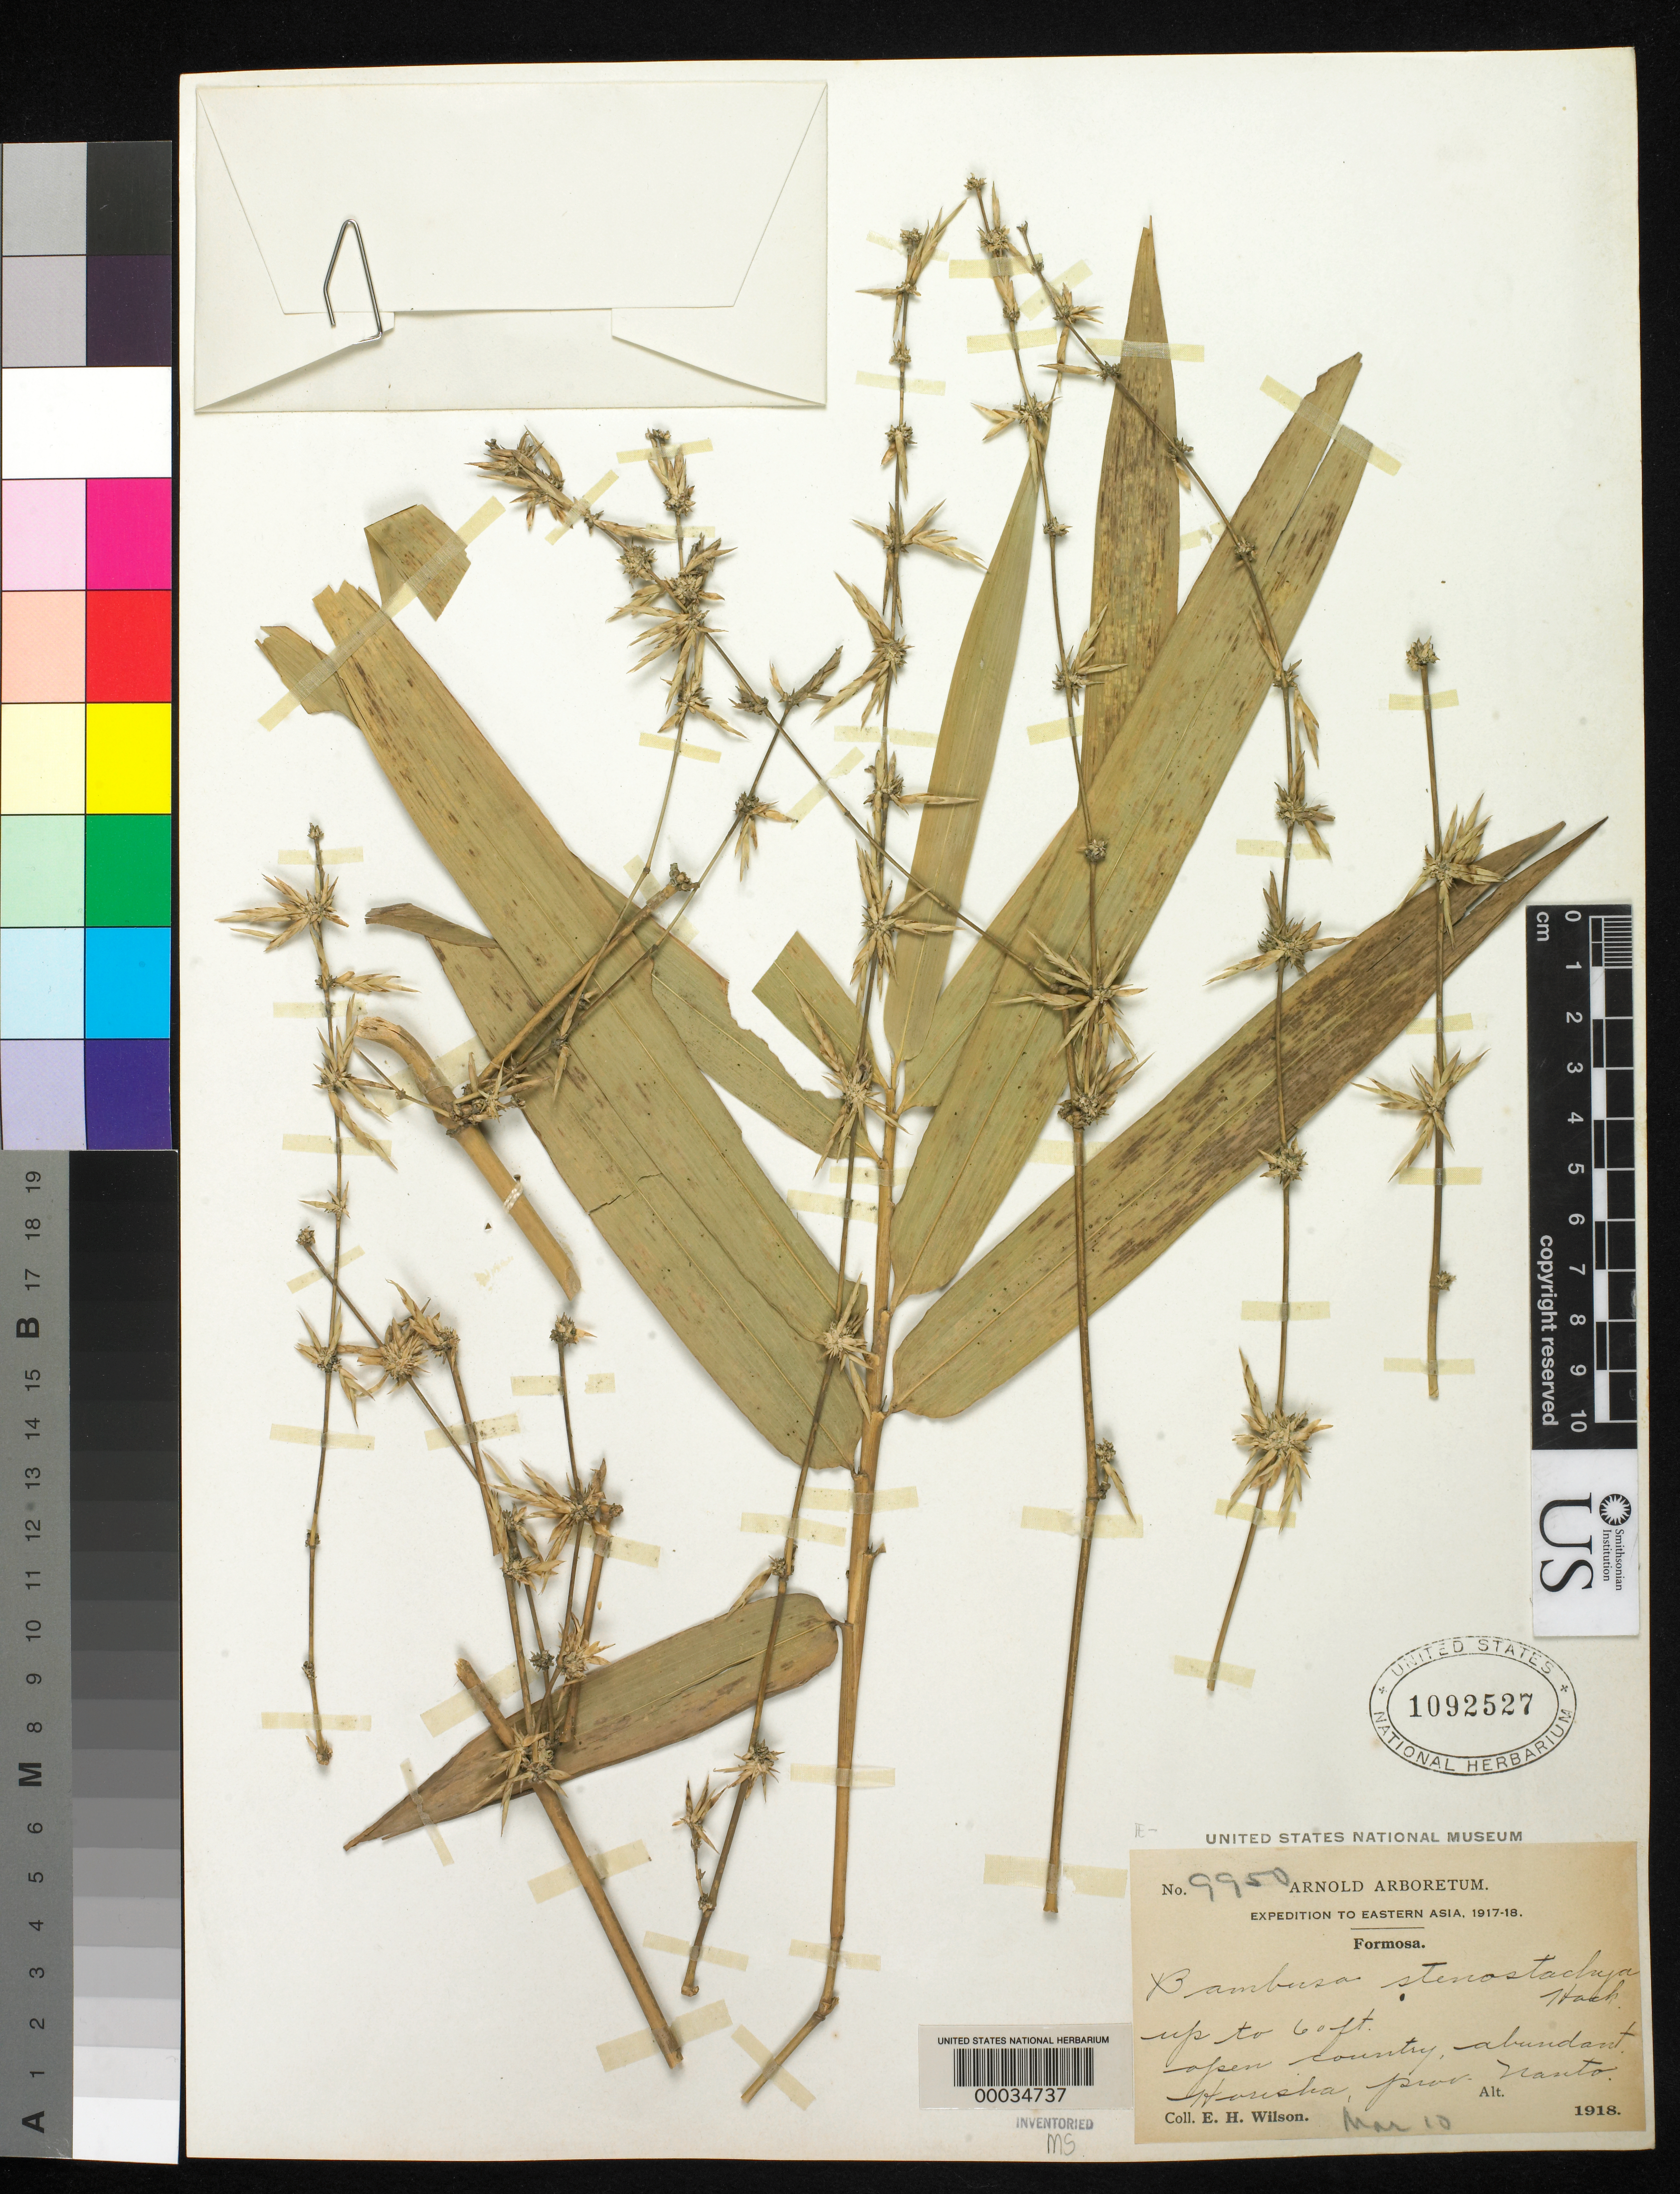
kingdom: Plantae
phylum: Tracheophyta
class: Liliopsida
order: Poales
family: Poaceae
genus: Bambusa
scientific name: Bambusa breviflora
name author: Munro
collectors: E. H. Wilson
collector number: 9950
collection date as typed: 10 Mar 1918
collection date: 1918-03-10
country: Taiwan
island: Taiwan [Formosa]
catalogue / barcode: US 1092527